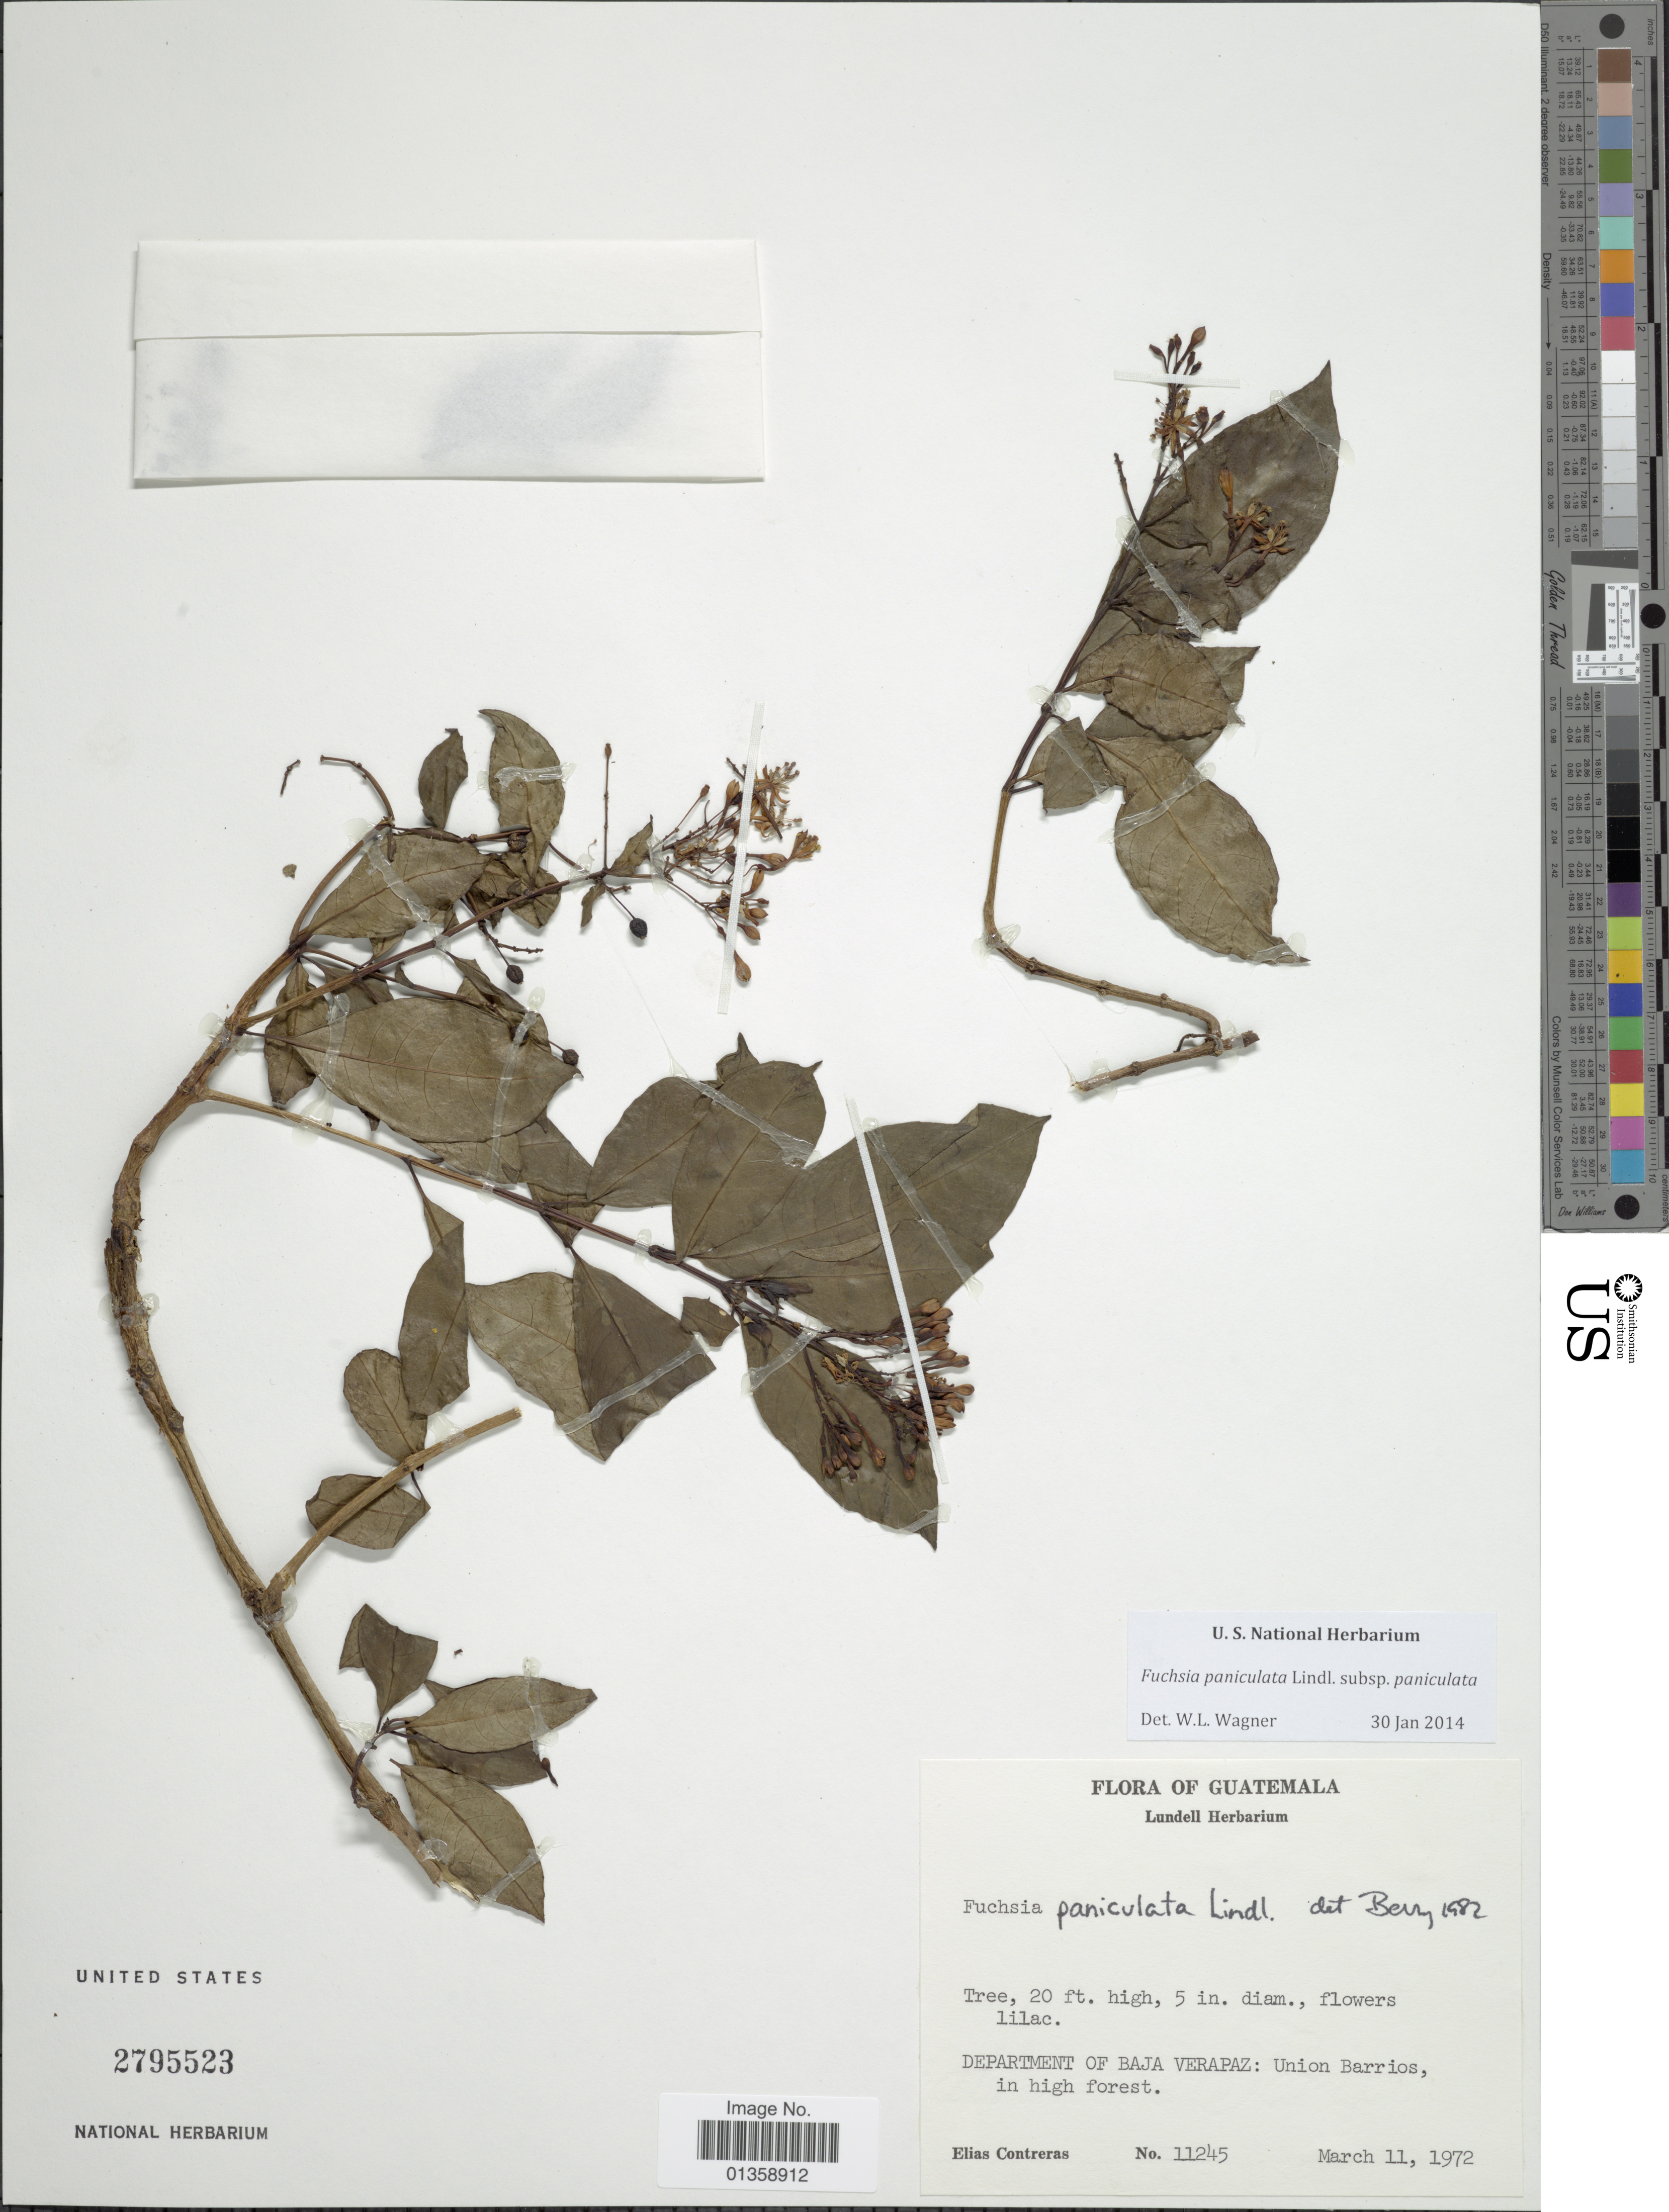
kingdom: Plantae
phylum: Tracheophyta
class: Magnoliopsida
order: Myrtales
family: Onagraceae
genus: Fuchsia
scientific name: Fuchsia paniculata subsp. paniculata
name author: Lindl.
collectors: E. Contreras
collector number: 11245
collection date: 1972-03-11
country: Guatemala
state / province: Baja Verapaz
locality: Union Barrios, in high forest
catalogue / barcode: US 2795523